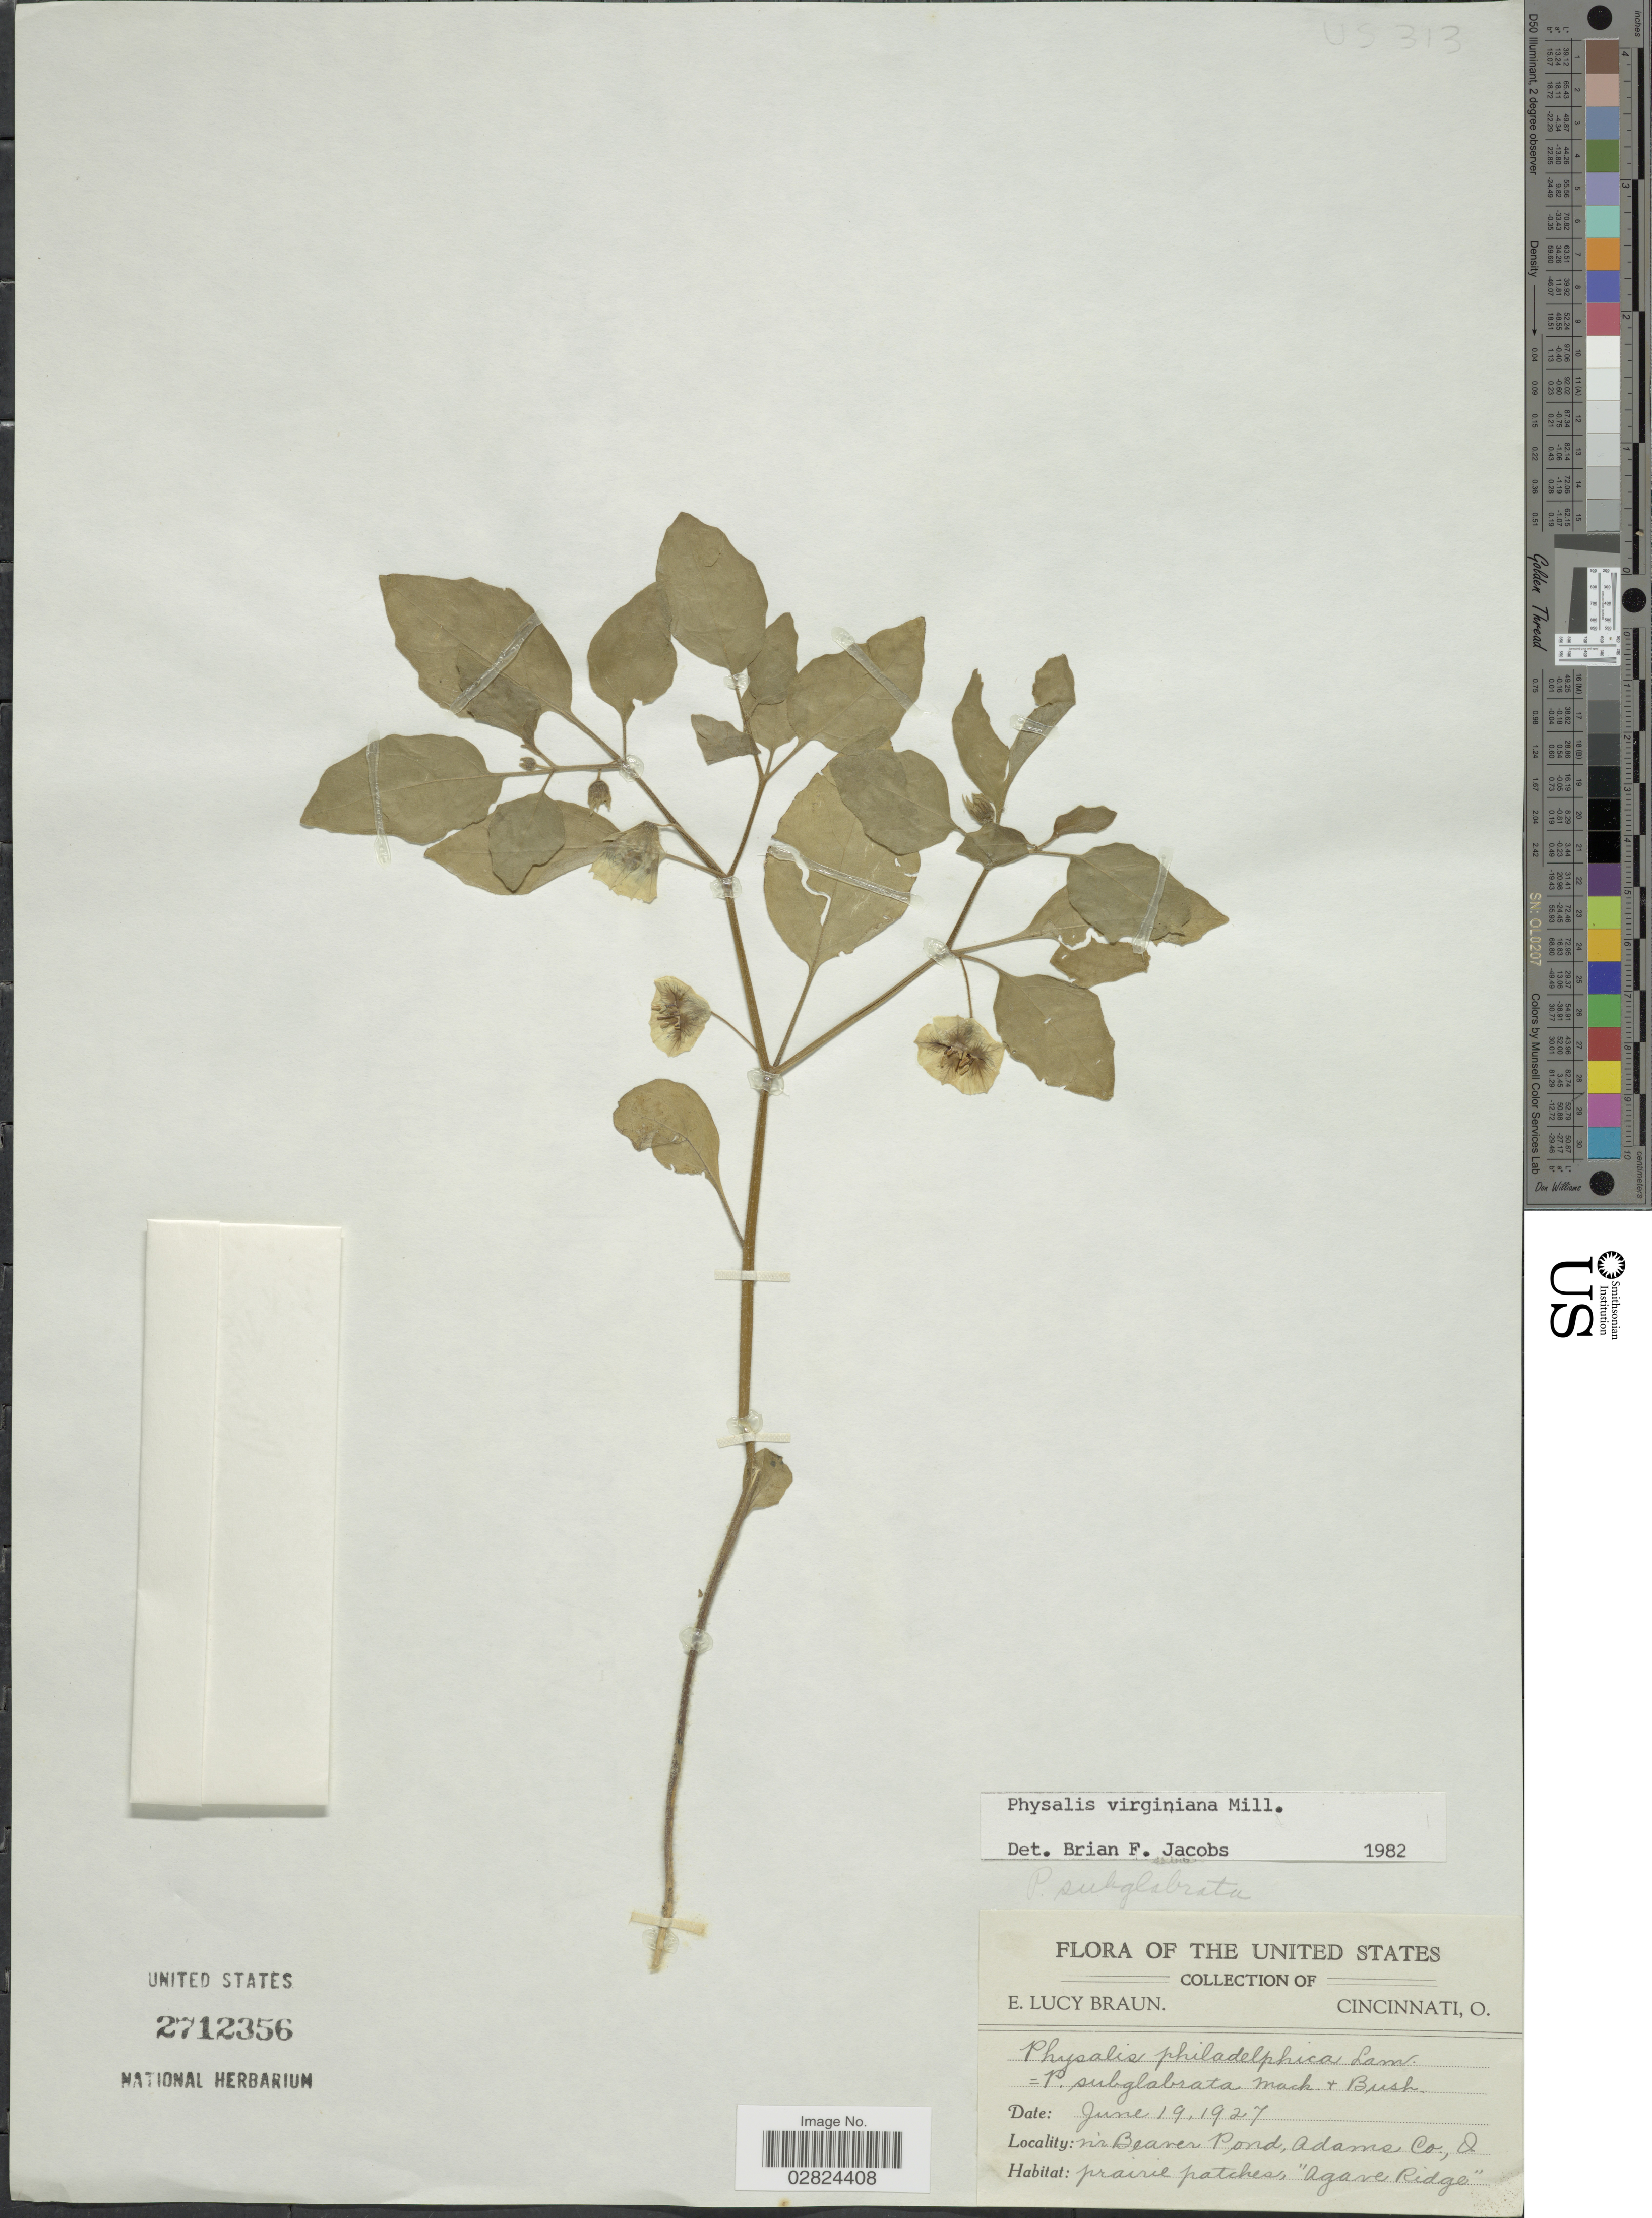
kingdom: Plantae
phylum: Tracheophyta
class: Magnoliopsida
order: Solanales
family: Solanaceae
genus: Physalis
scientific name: Physalis virginiana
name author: Mill.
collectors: E. L. Braun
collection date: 1927-06-19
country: United States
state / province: Ohio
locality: Nr Beaver Pond, Adams Co., O., prairie patches "Agave Ridge".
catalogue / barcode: US 2712356